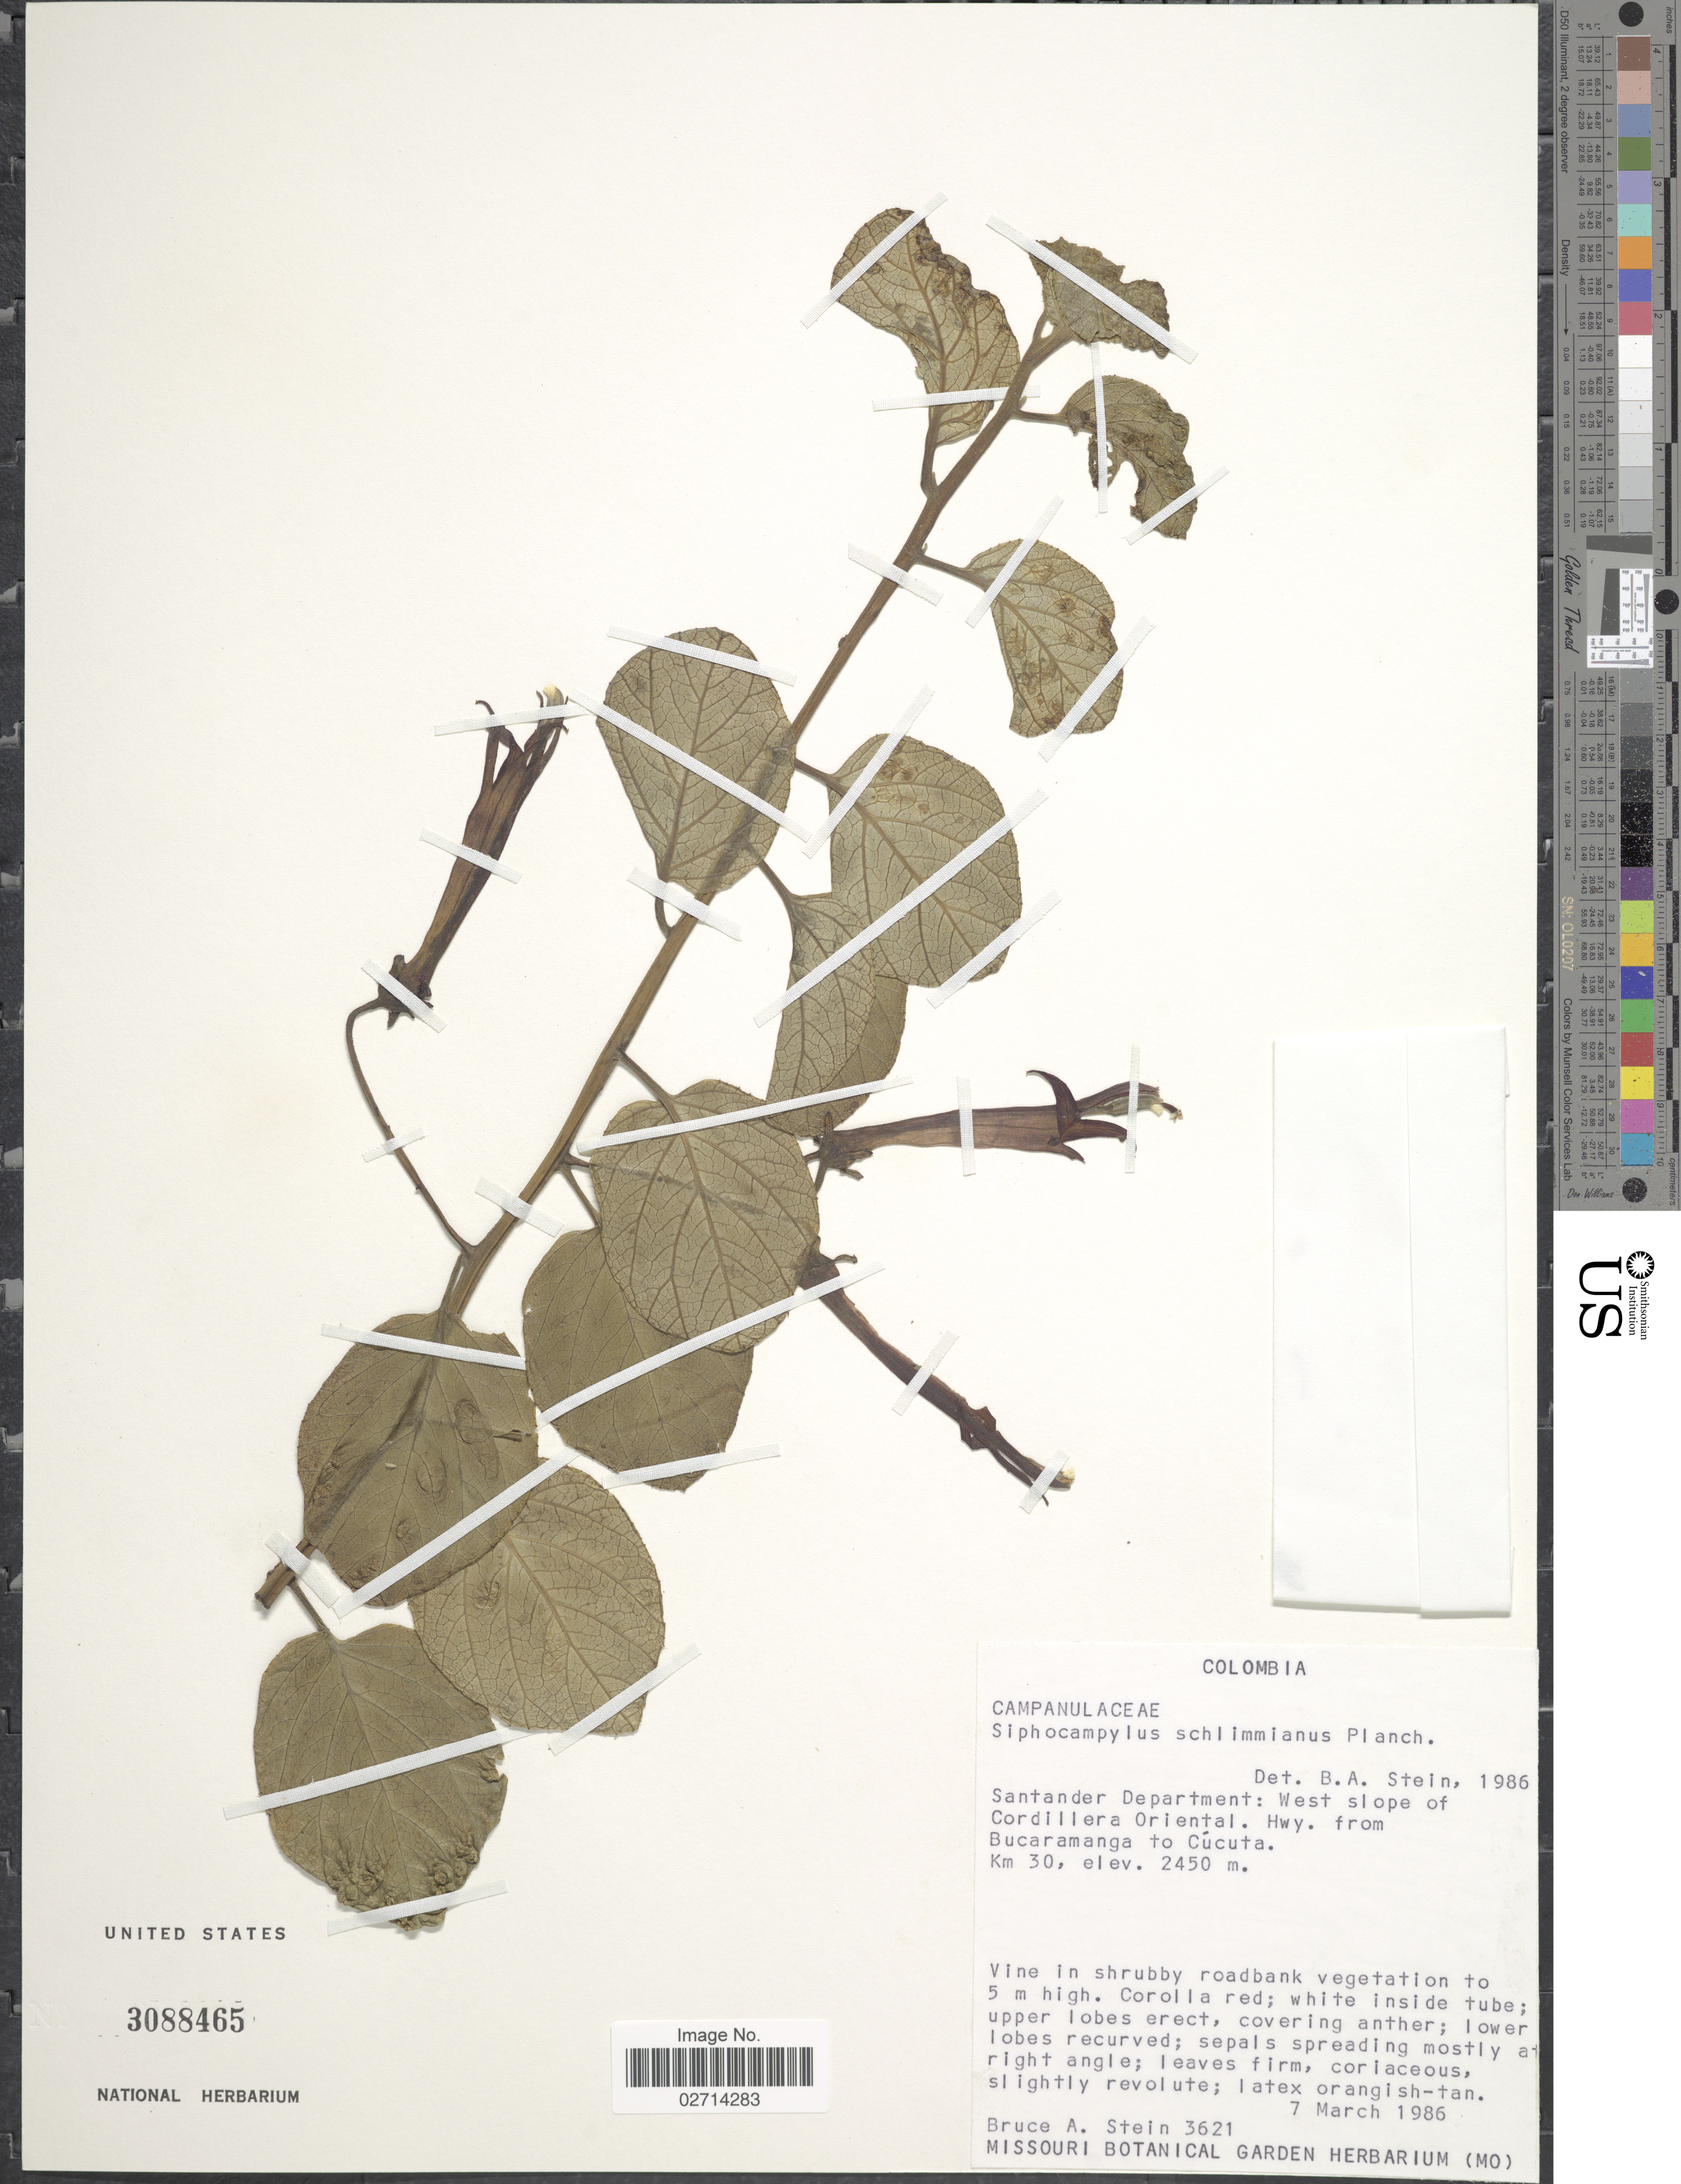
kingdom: Plantae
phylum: Tracheophyta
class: Magnoliopsida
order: Asterales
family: Campanulaceae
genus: Siphocampylus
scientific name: Siphocampylus schlimianus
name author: Planch.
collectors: B. A. Stein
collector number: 3621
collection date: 1986-03-07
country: Colombia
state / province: Santander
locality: West slope of Cordillera Oriental, Hwy. from Bucaramanga to Cucuta, km 30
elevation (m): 2450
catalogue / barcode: US 3088465